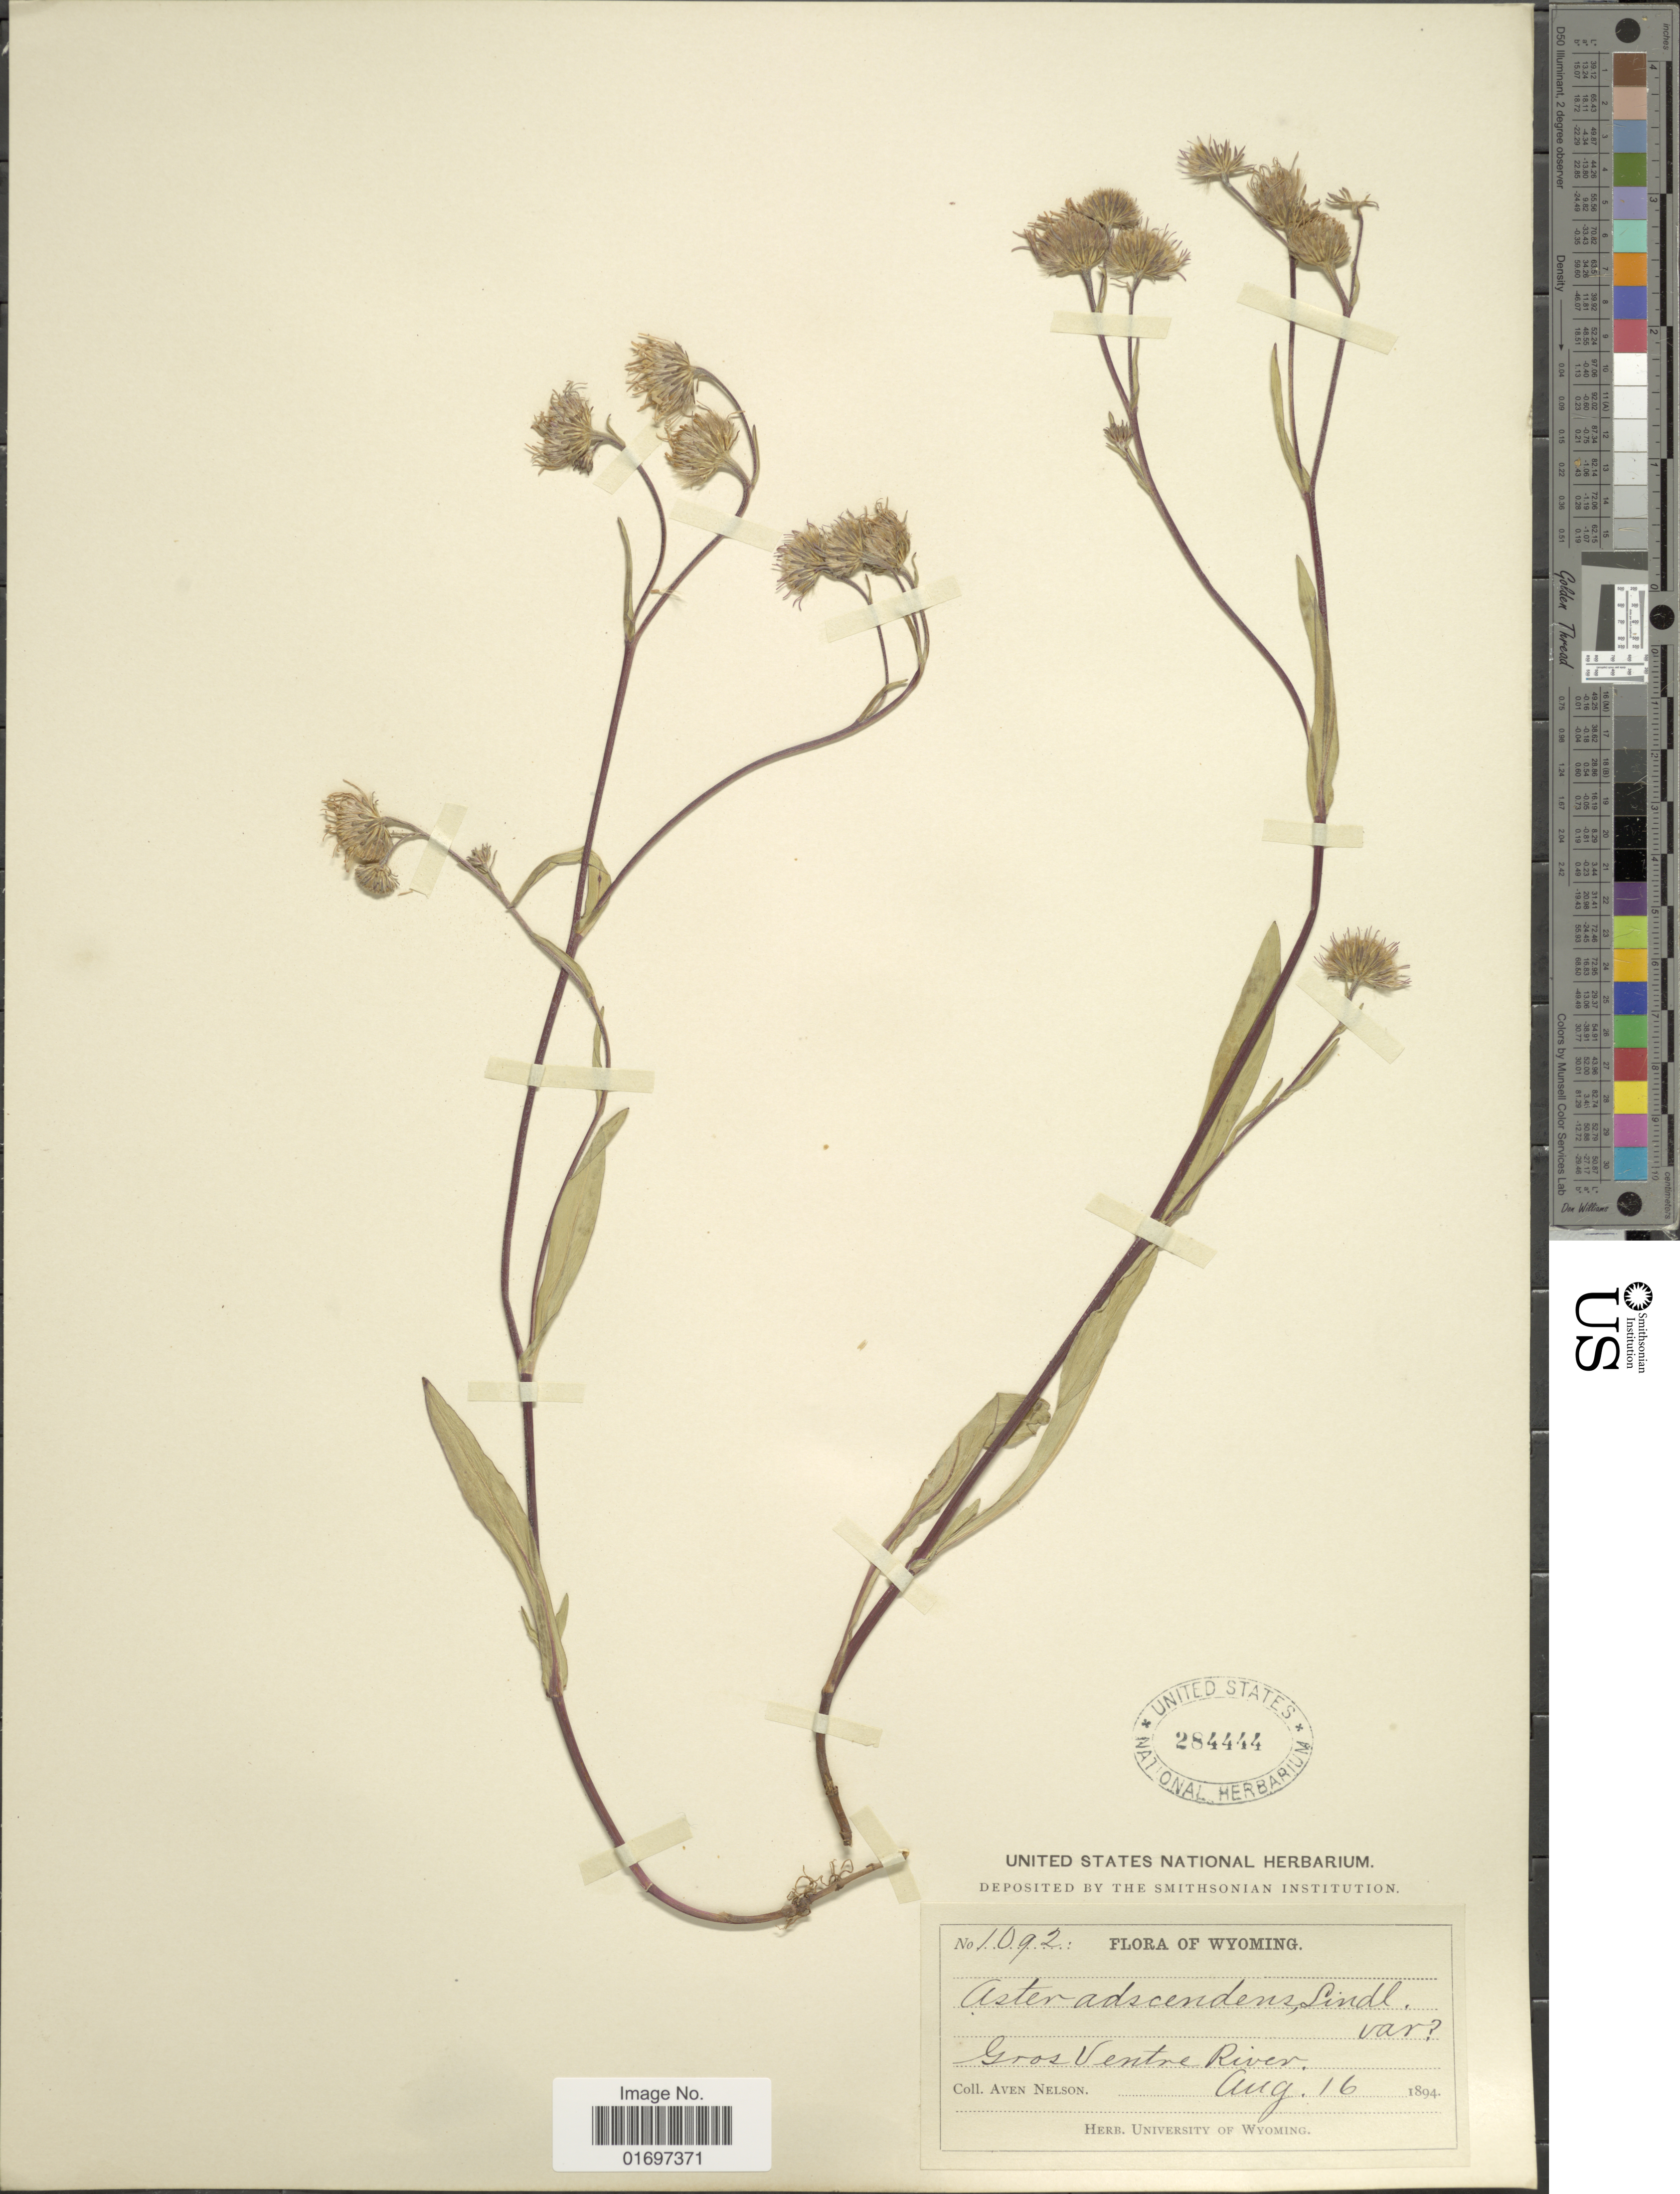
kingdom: Plantae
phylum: Tracheophyta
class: Magnoliopsida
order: Asterales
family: Asteraceae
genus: Symphyotrichum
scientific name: Symphyotrichum ascendens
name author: (Lindl.) G.L. Nesom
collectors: A. Nelson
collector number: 1092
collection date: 1894-08-16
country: United States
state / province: Wyoming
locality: Wyoming. Gros Ventre River.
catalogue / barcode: US 284444